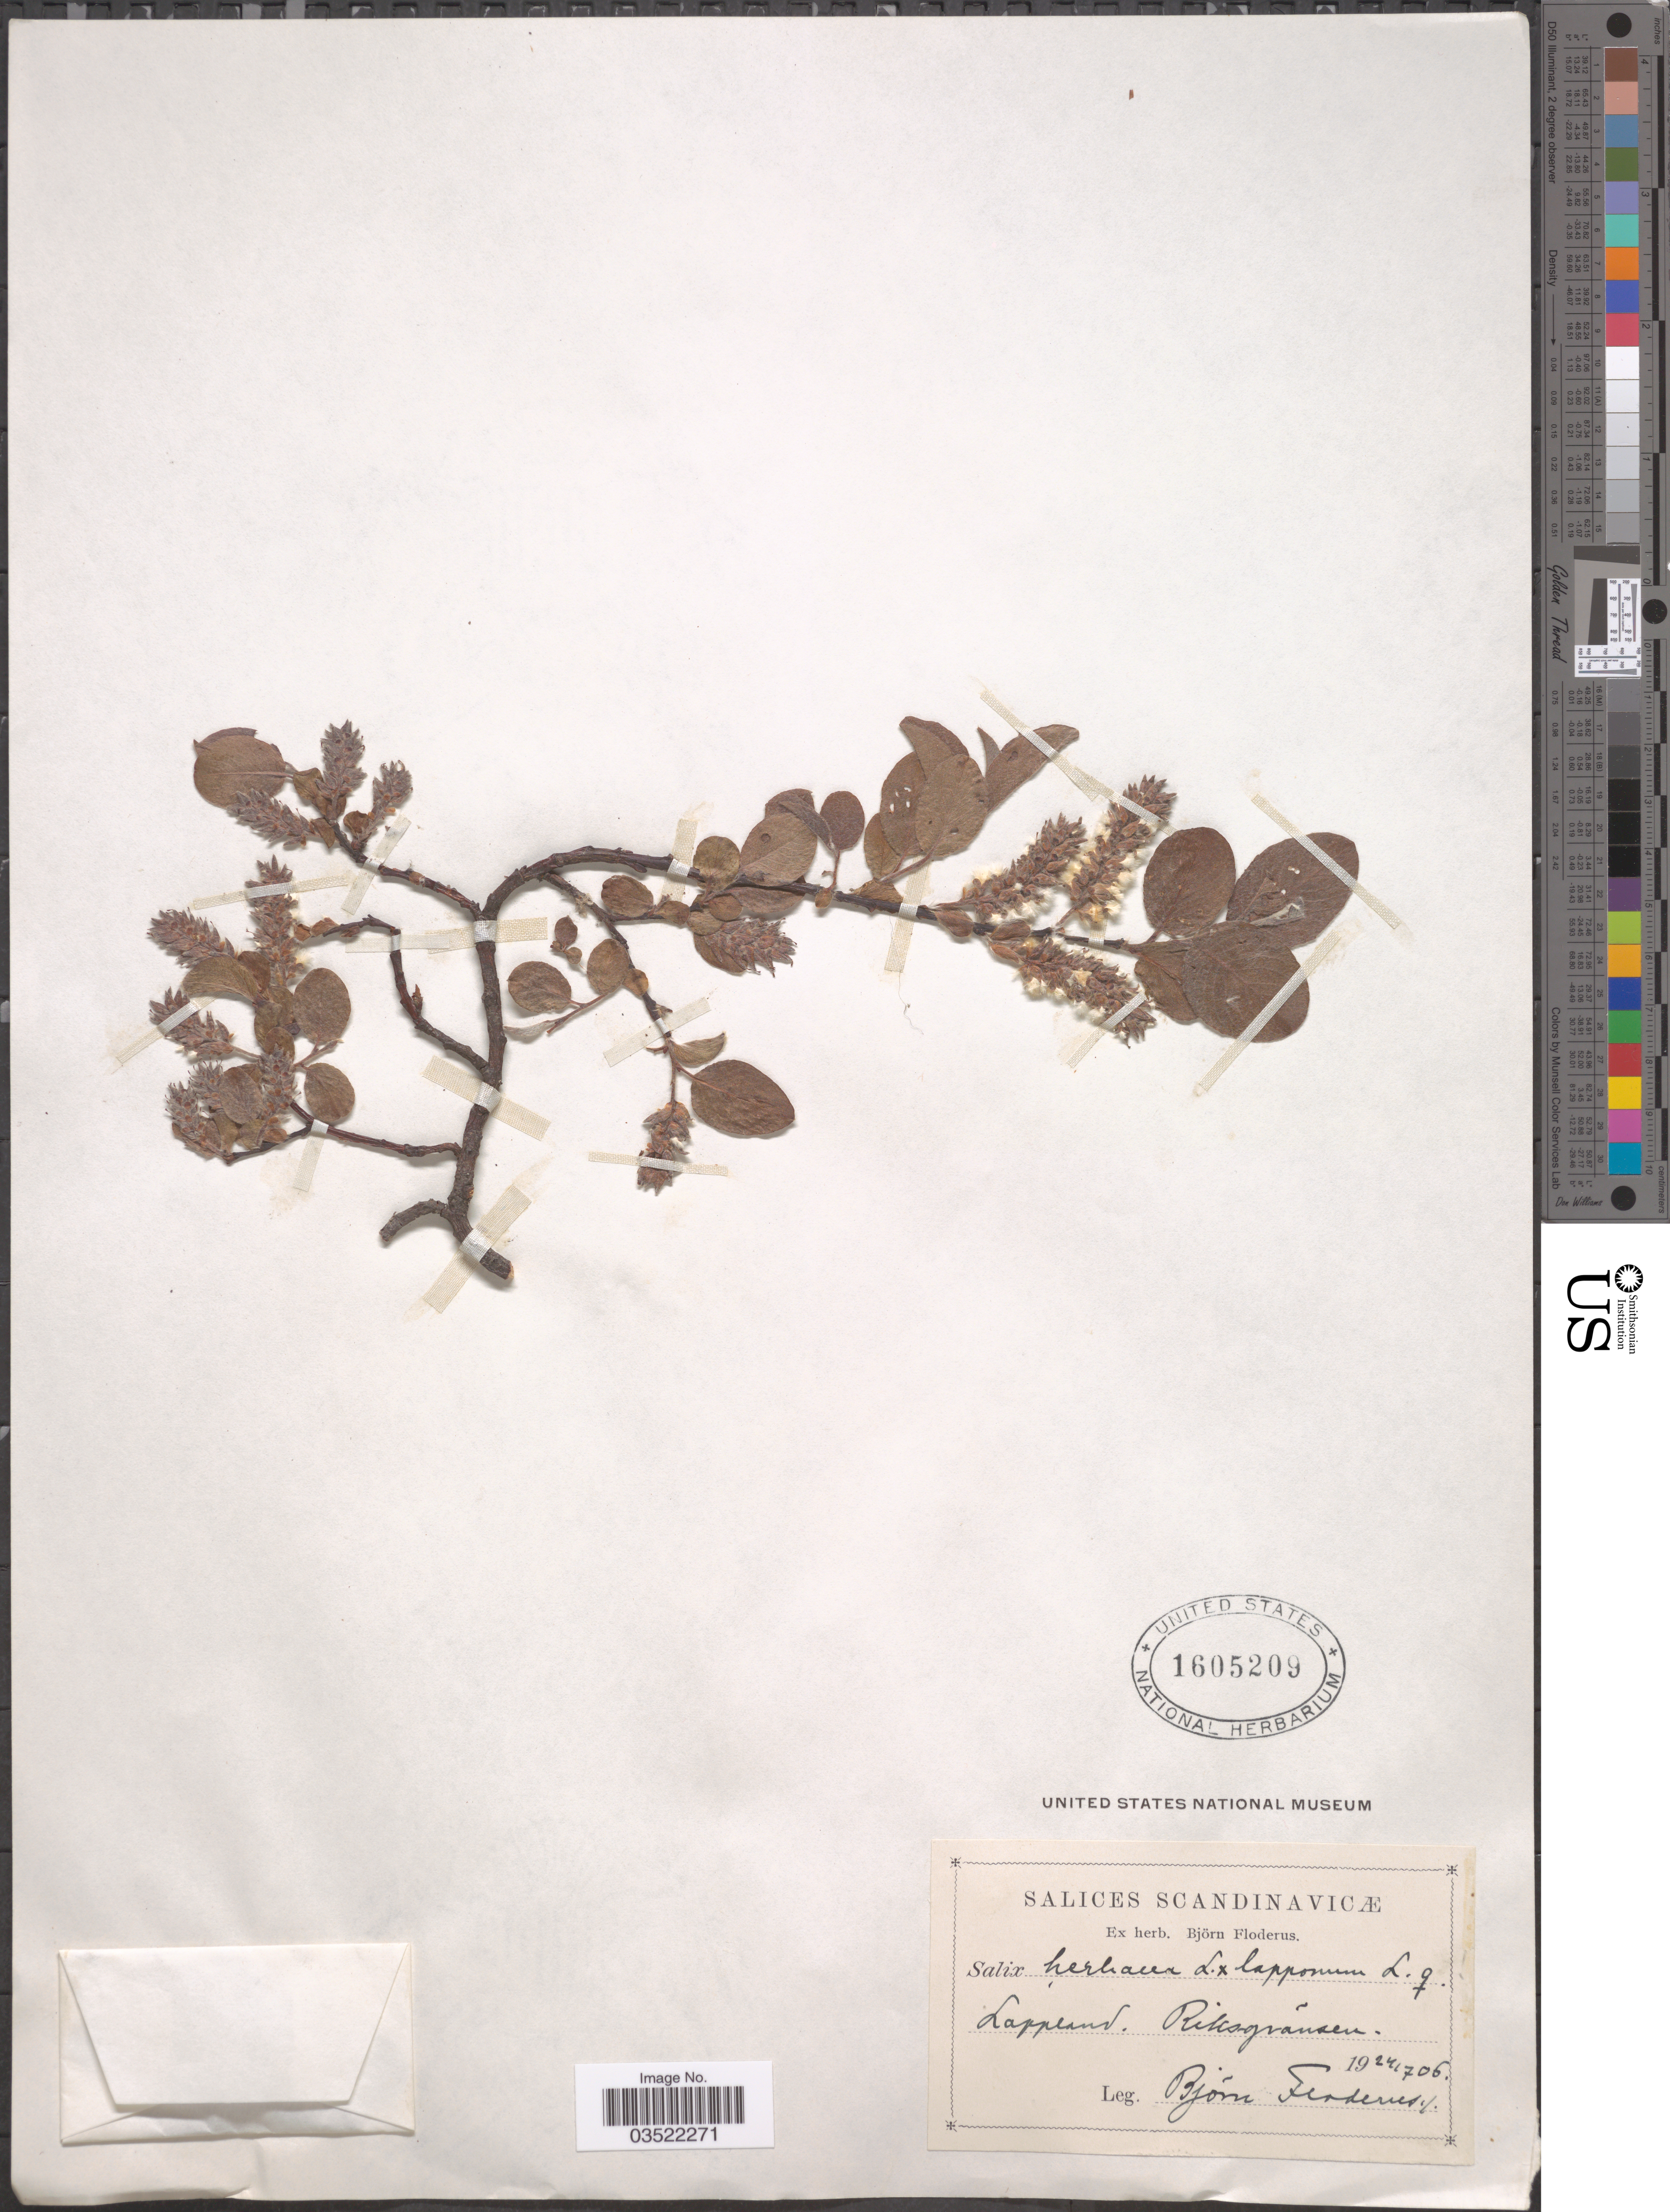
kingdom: Plantae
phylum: Tracheophyta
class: Magnoliopsida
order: Malpighiales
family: Salicaceae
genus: Salix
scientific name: Salix herbacea x S. lapponum L.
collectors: B. G. O. Floderus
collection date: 1906-07-24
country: Sweden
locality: Scandinavicæ. Lappland. Riksgrãnsen.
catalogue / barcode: US 1605209